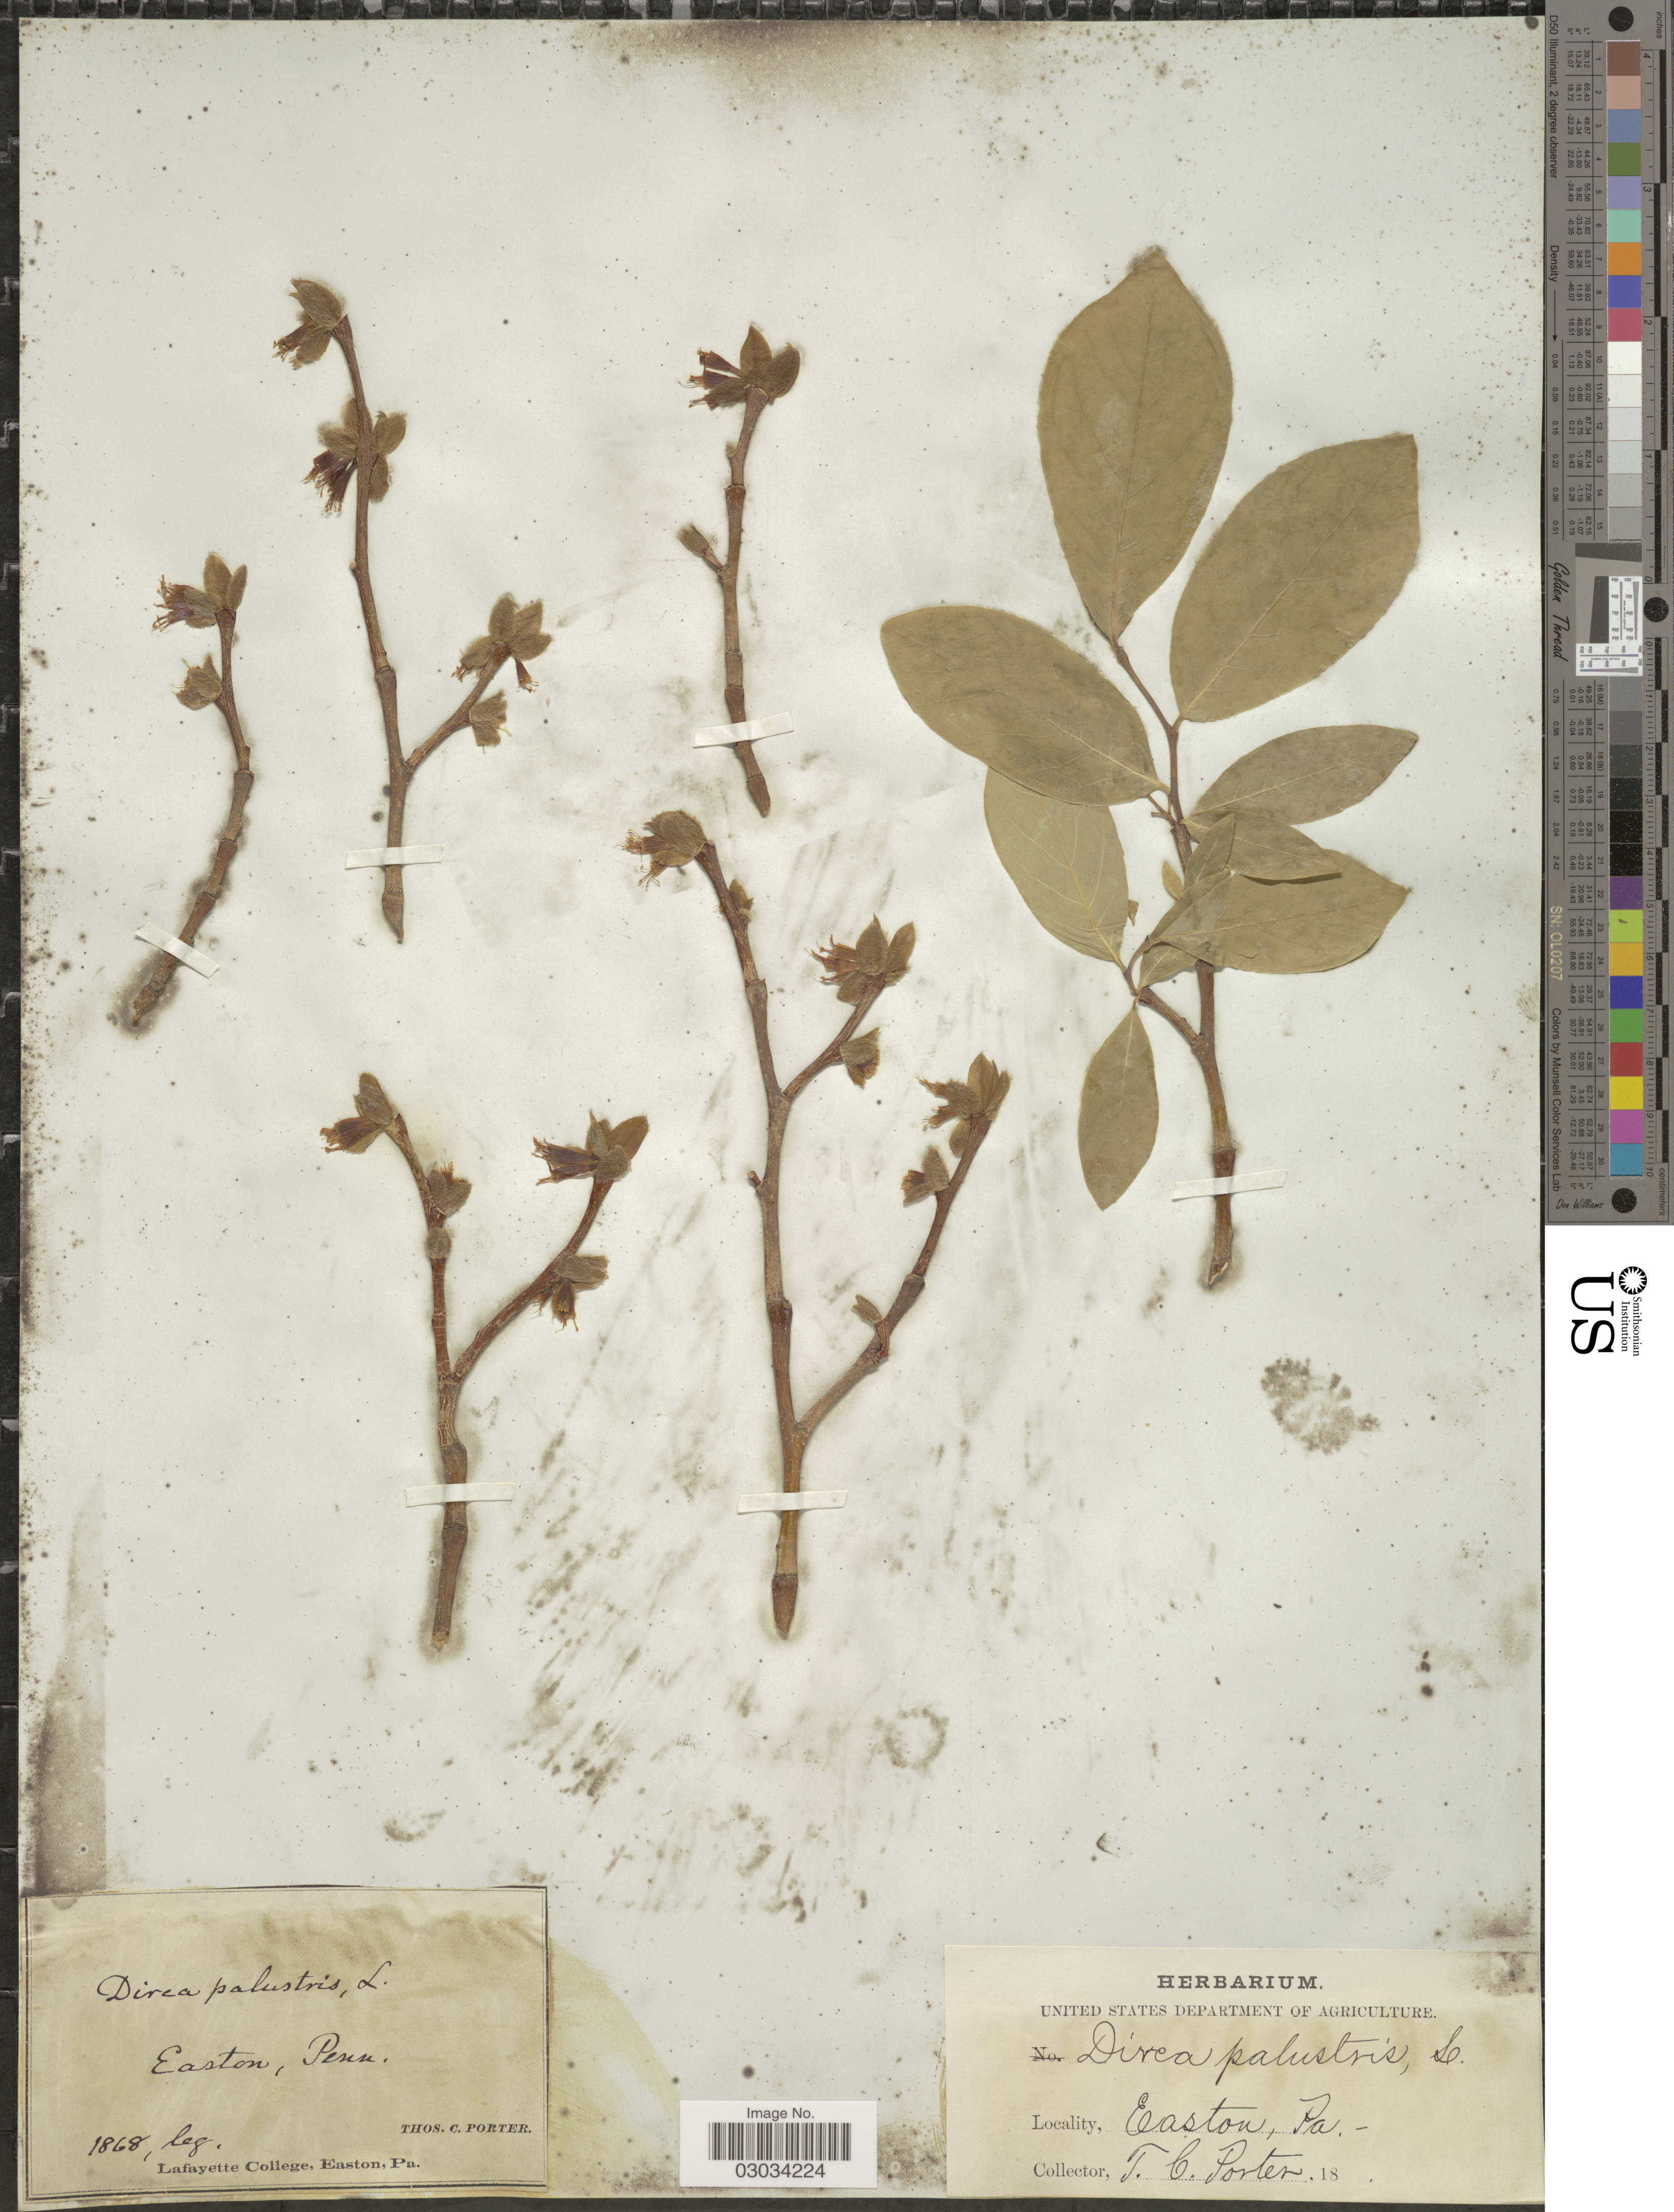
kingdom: Plantae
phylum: Tracheophyta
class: Magnoliopsida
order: Malvales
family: Thymelaeaceae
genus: Dirca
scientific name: Dirca palustris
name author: L.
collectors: T. Porter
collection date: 1868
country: United States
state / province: Pennsylvania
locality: Easton.